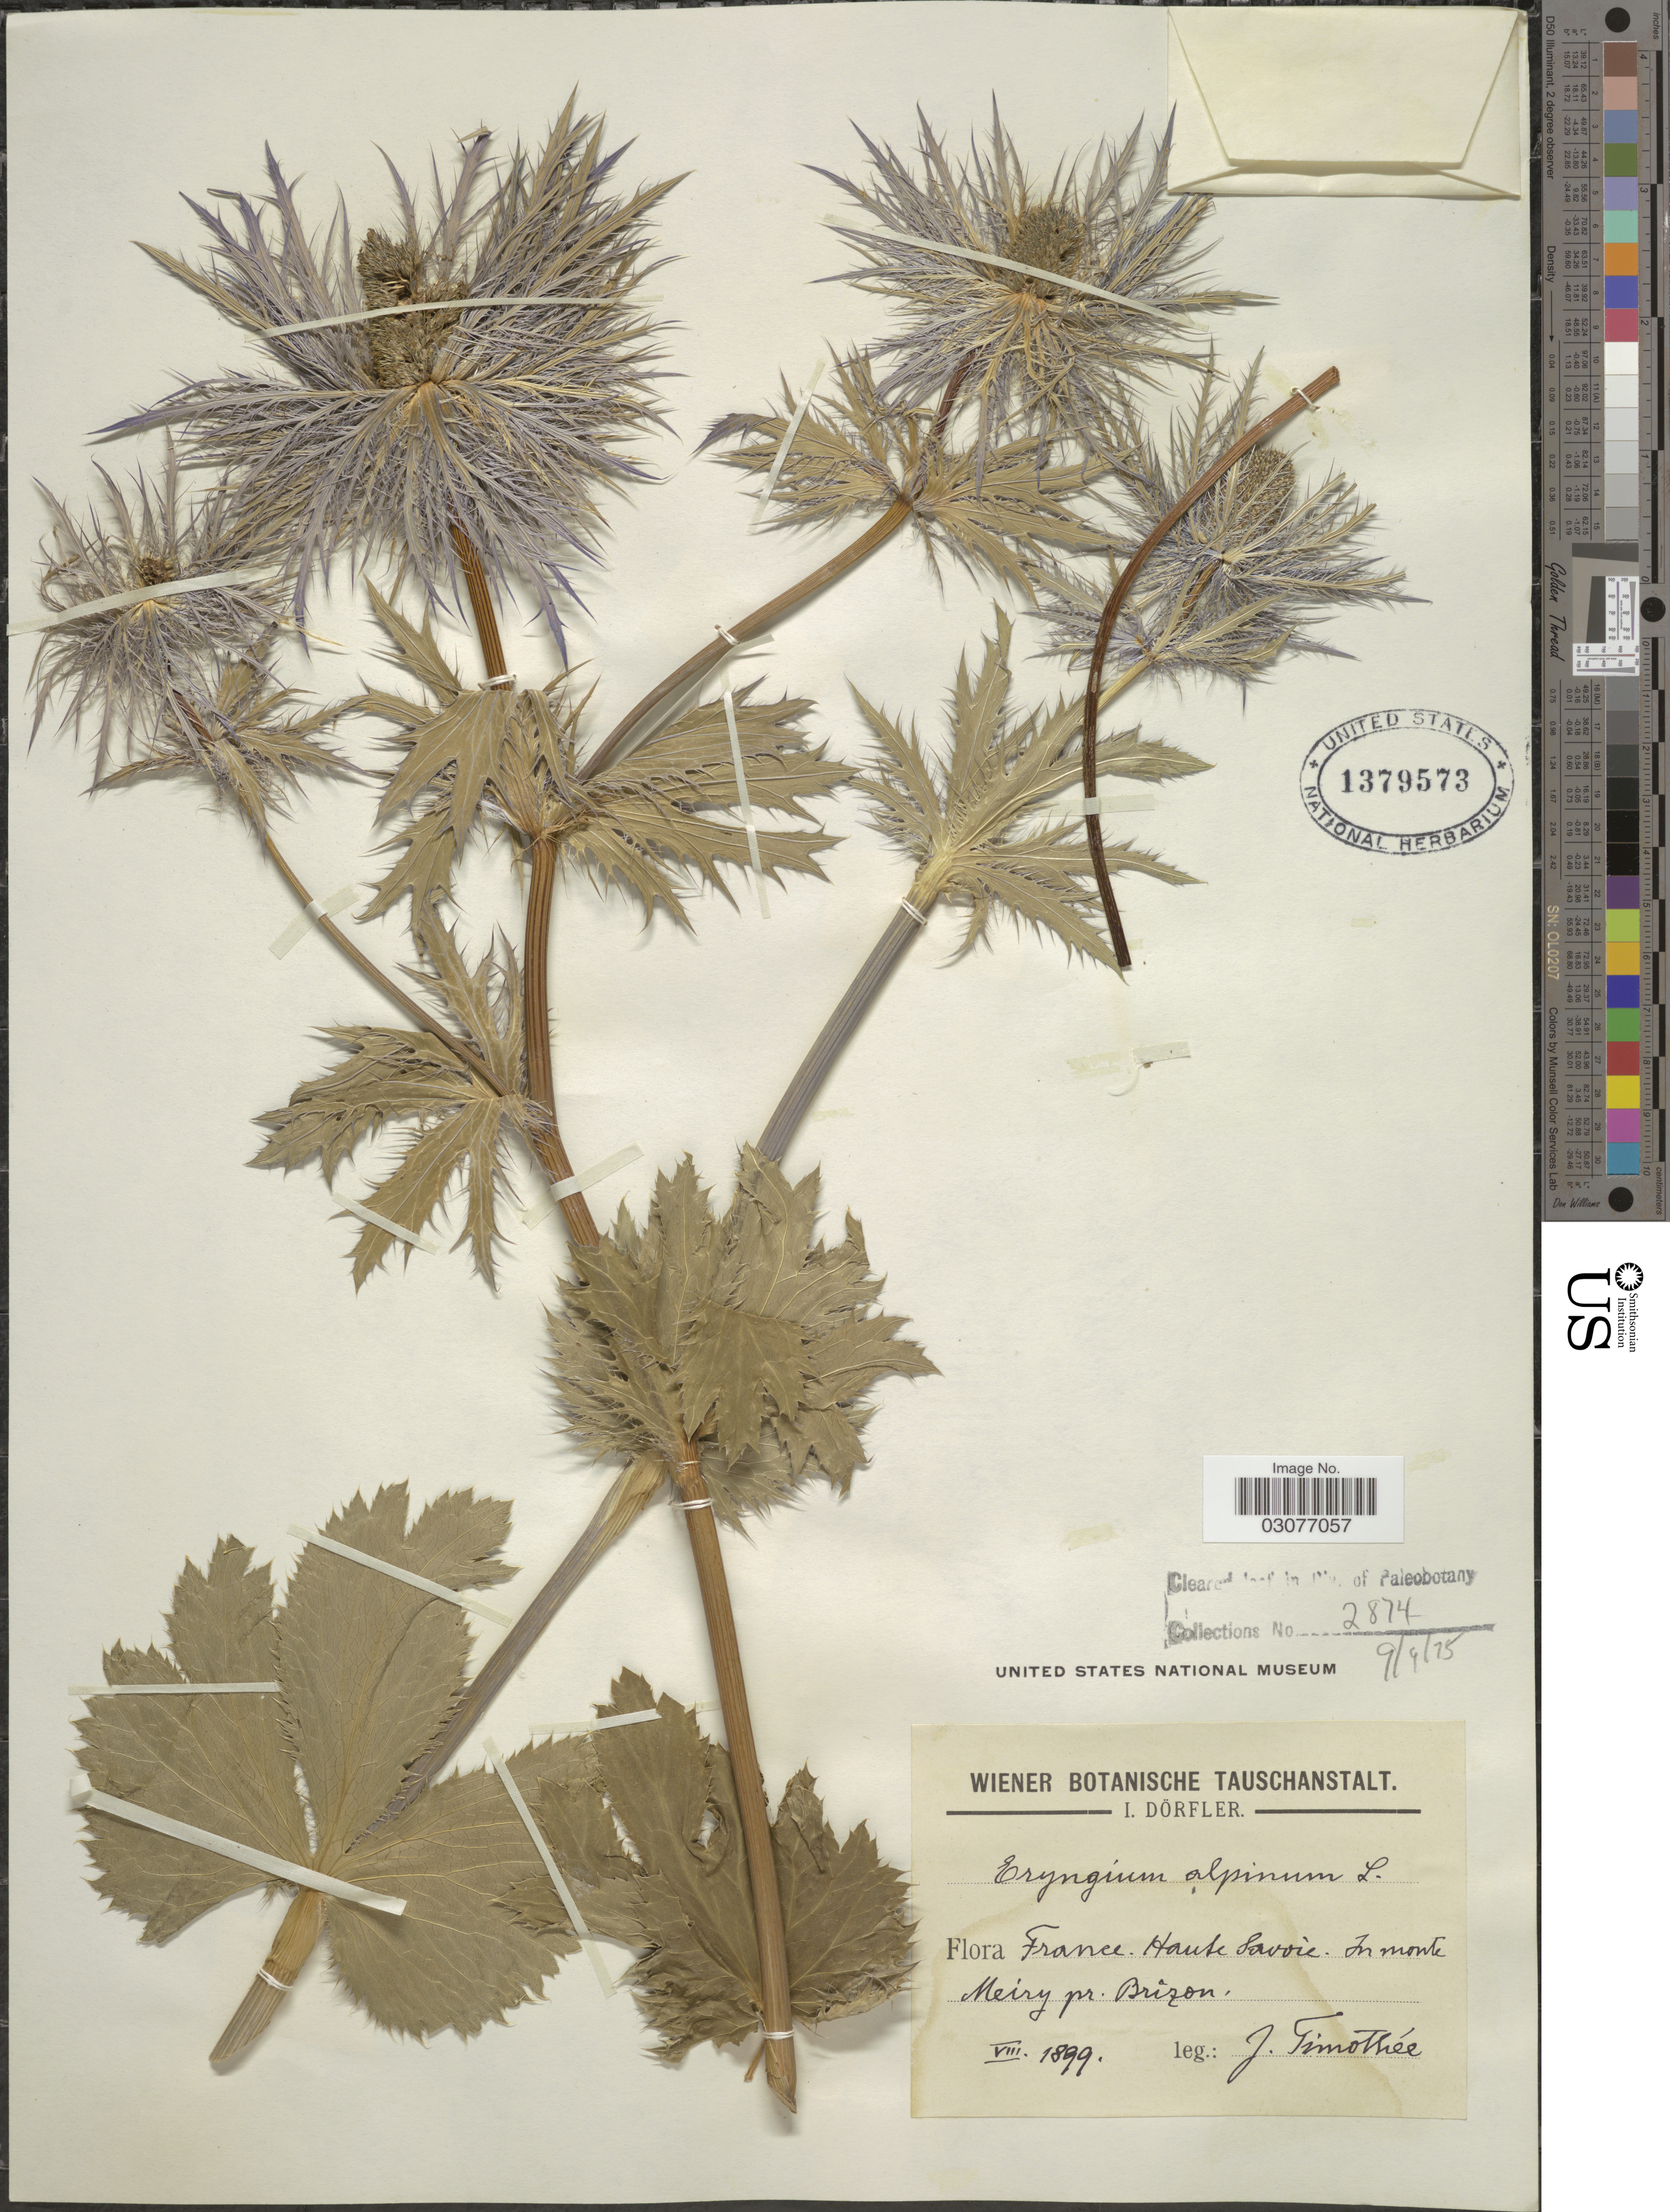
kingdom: Plantae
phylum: Tracheophyta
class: Magnoliopsida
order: Apiales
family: Apiaceae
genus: Eryngium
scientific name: Eryngium alpinum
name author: L.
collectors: J. Timothée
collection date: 1899-08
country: France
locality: Haute Savoie. In monte Meiry pr. Brizon.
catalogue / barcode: US 1379573